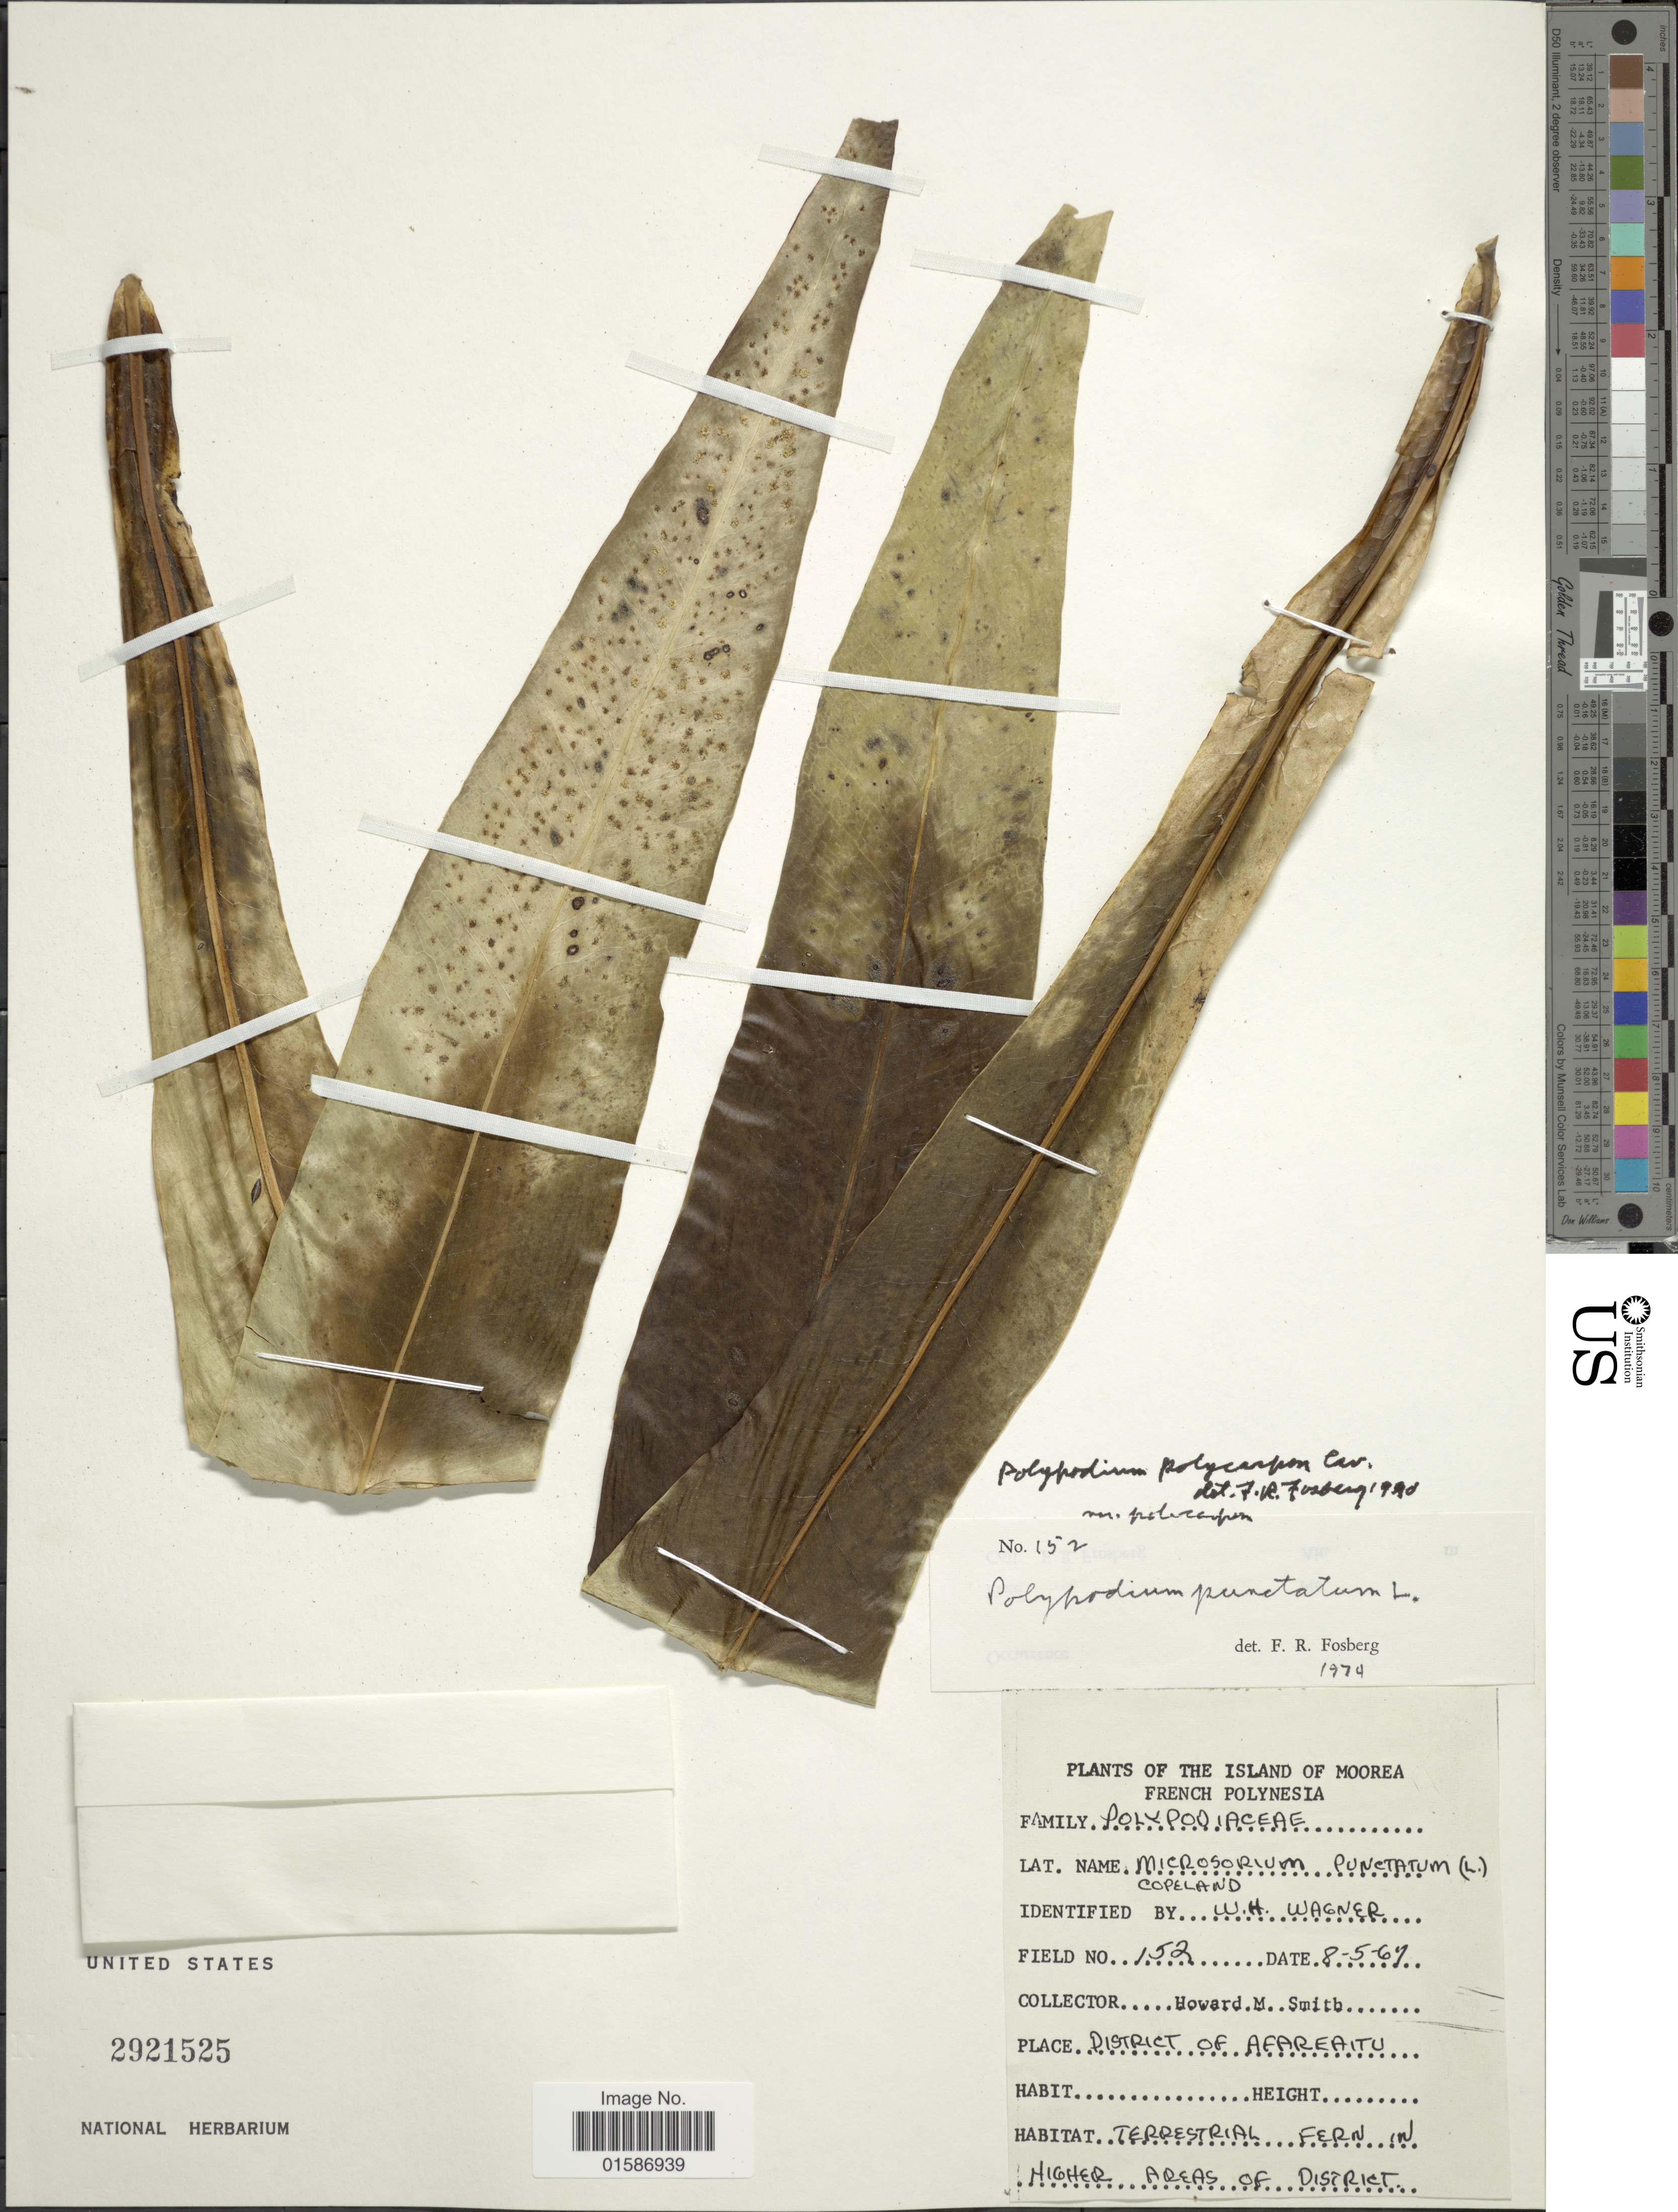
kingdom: Plantae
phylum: Tracheophyta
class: Polypodiopsida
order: Polypodiales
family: Polypodiaceae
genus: Microsorum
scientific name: Microsorum punctatum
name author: (L.) Copel.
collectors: W. H. Wagner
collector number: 152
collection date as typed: Transcribed d/m/y: 8/5/67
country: French Polynesia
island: Moorea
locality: The Island of Moorea, District of Afareaitu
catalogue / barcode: US 2921525